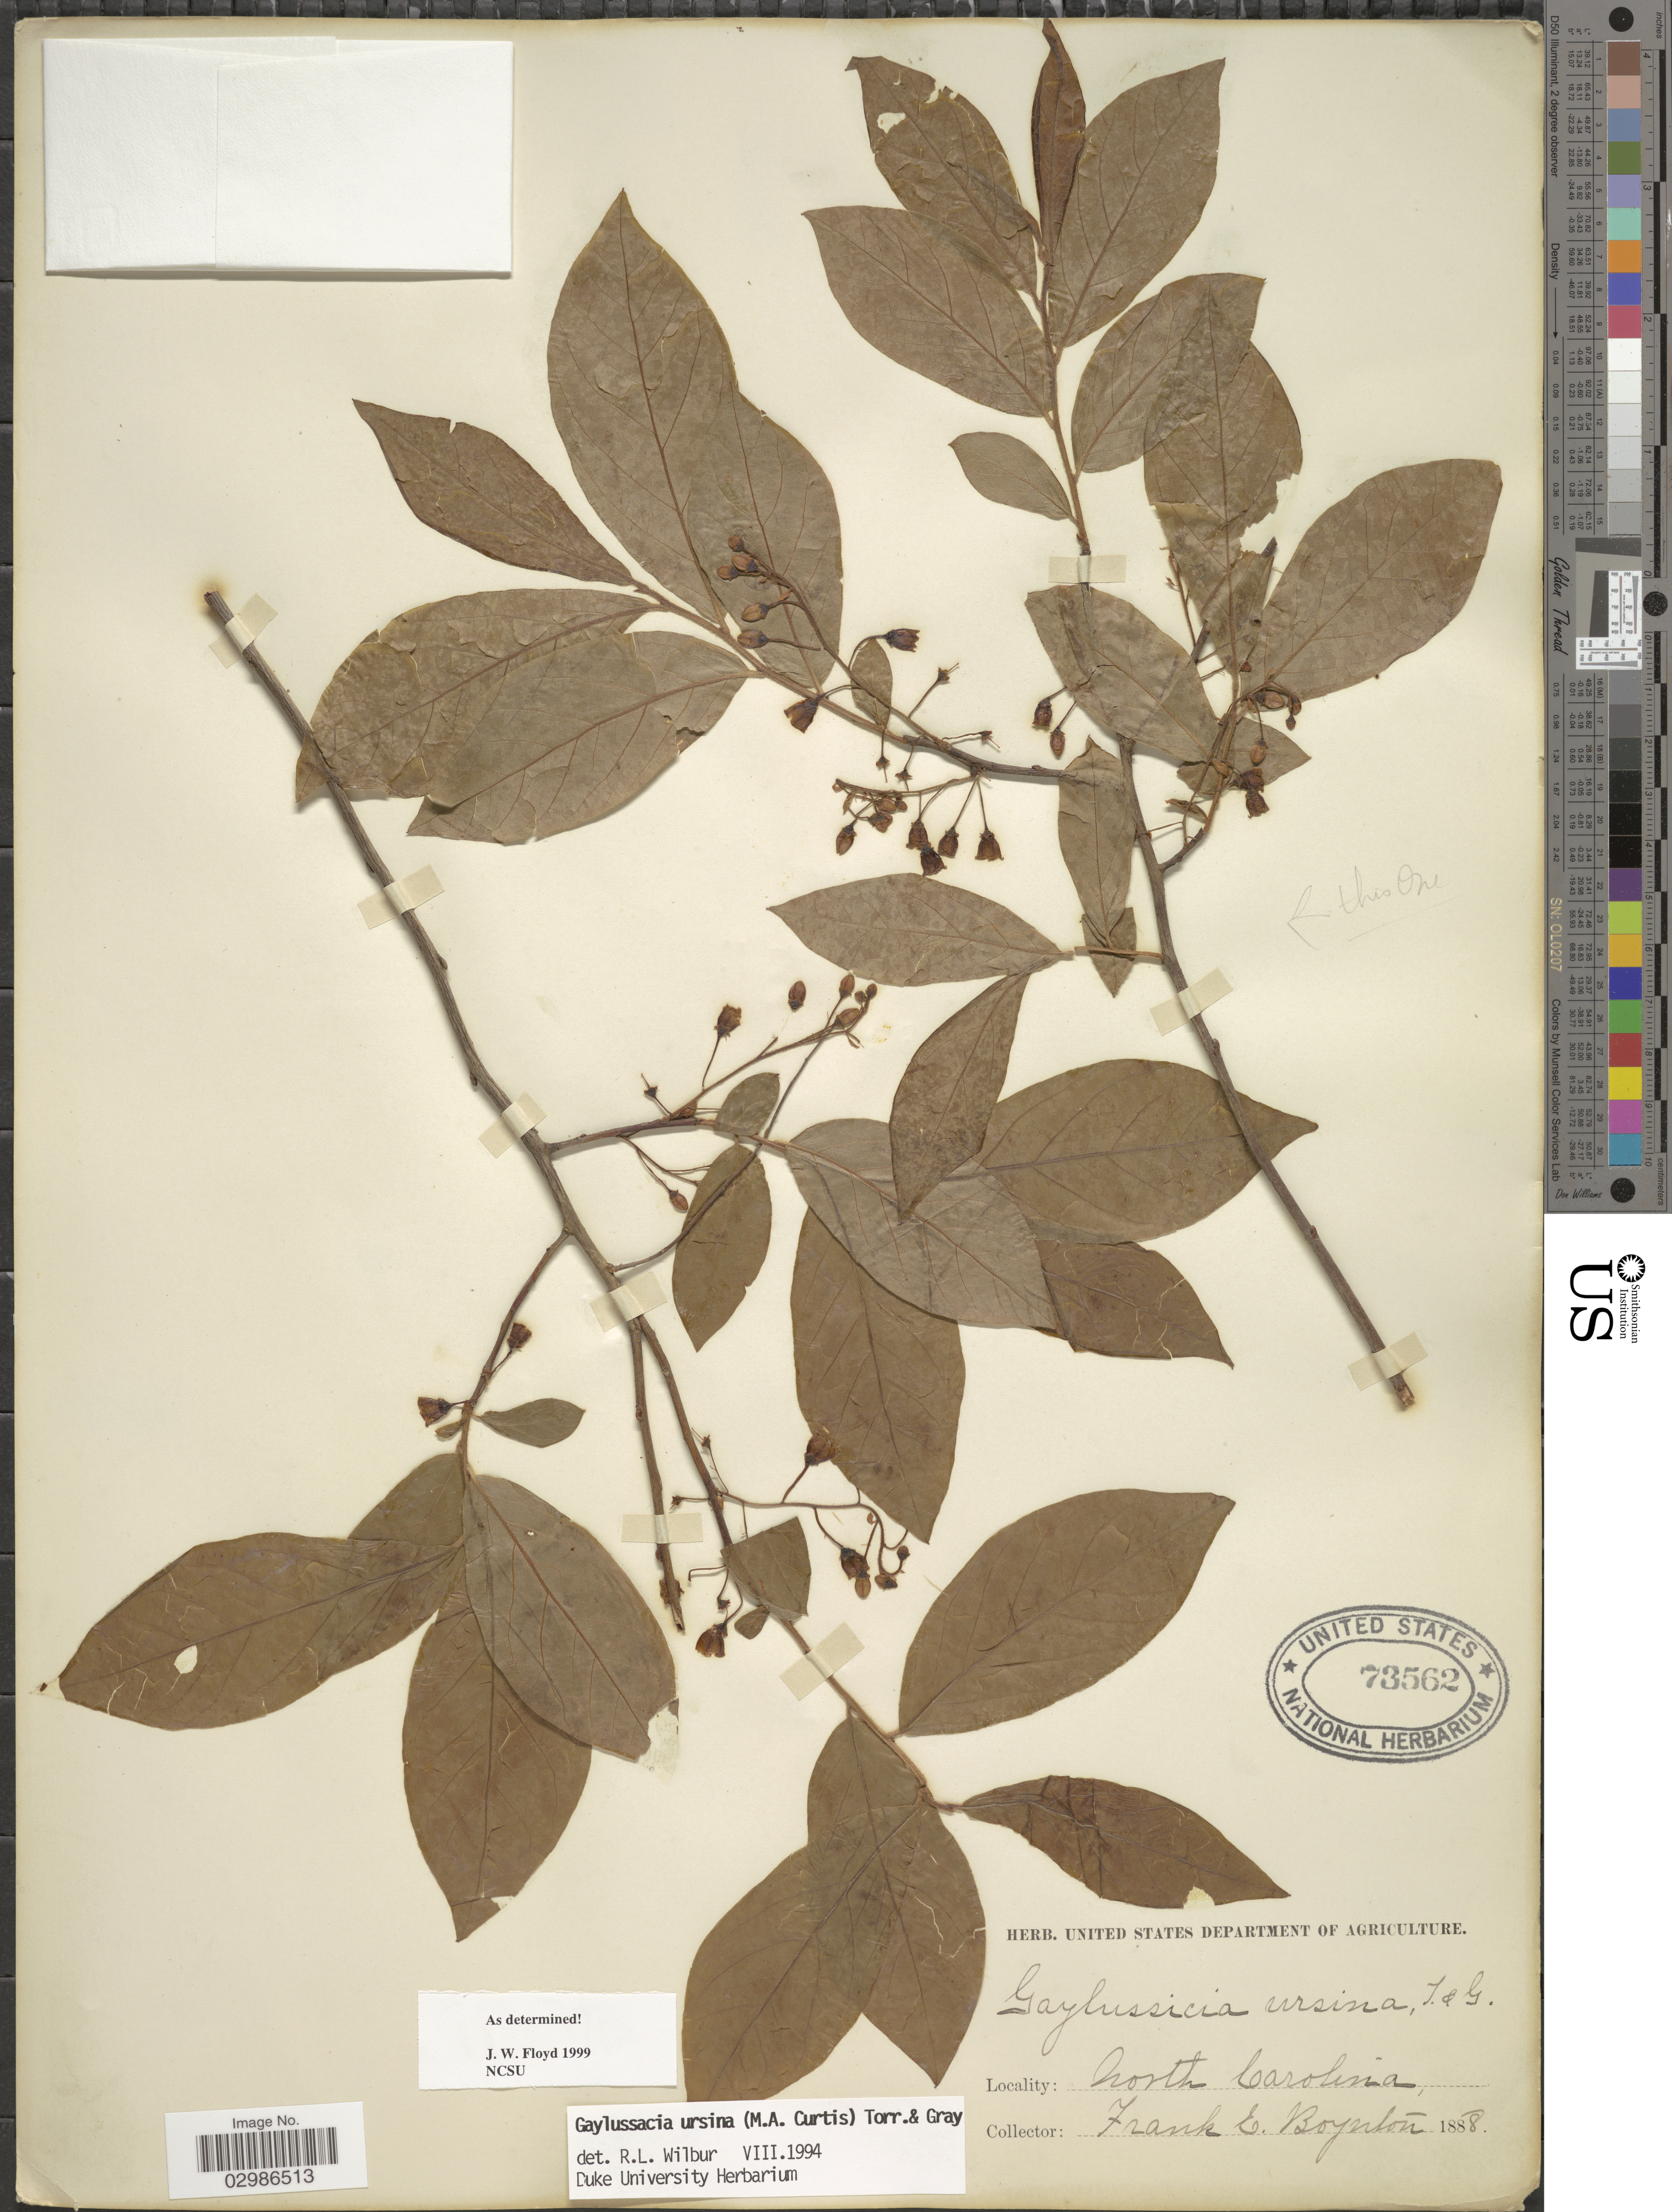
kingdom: Plantae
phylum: Tracheophyta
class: Magnoliopsida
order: Ericales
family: Ericaceae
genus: Gaylussacia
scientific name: Gaylussacia ursina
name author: (M.A. Curtis) Torr. & A. Gray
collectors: F. Boynton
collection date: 1888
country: United States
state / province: North Carolina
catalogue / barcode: US 73562